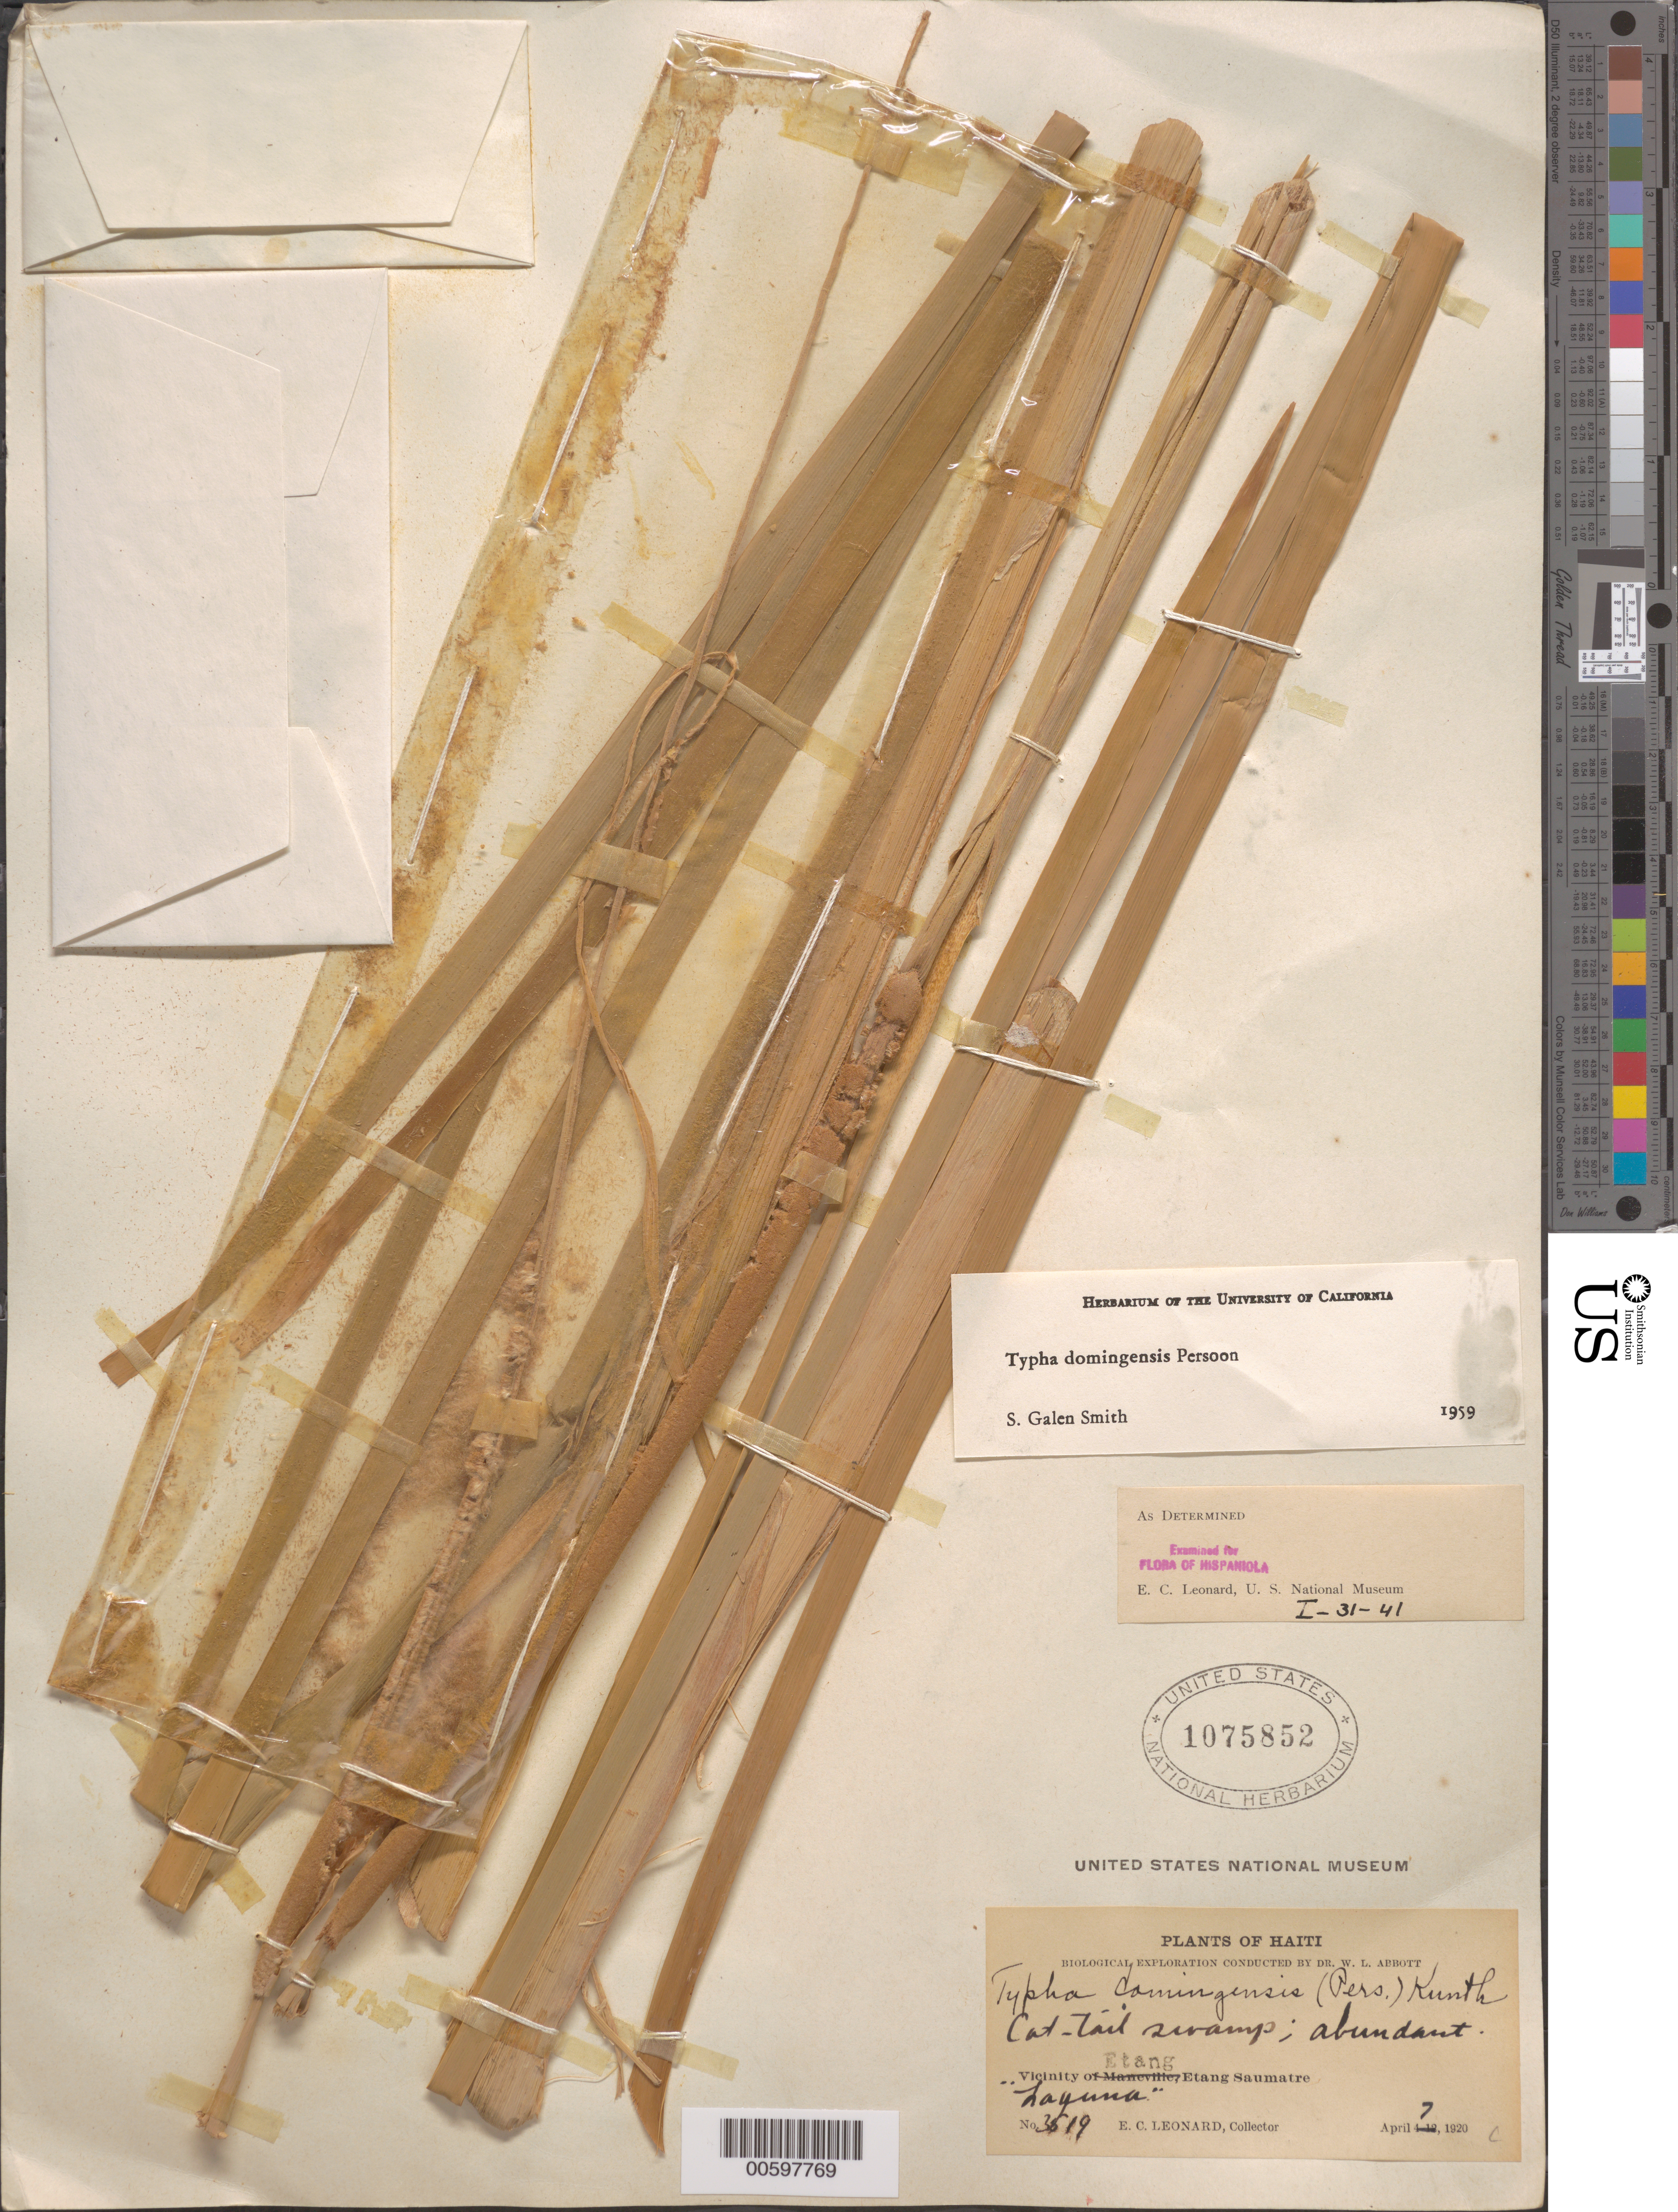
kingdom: Plantae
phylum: Tracheophyta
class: Liliopsida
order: Poales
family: Typhaceae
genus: Typha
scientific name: Typha domingensis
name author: Pers.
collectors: E. C. Leonard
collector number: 3519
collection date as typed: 07 Apr 1920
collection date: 1920-04-07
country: Haiti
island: Hispaniola Island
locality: Etang Saumatre, near Etang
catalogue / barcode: US 1075852